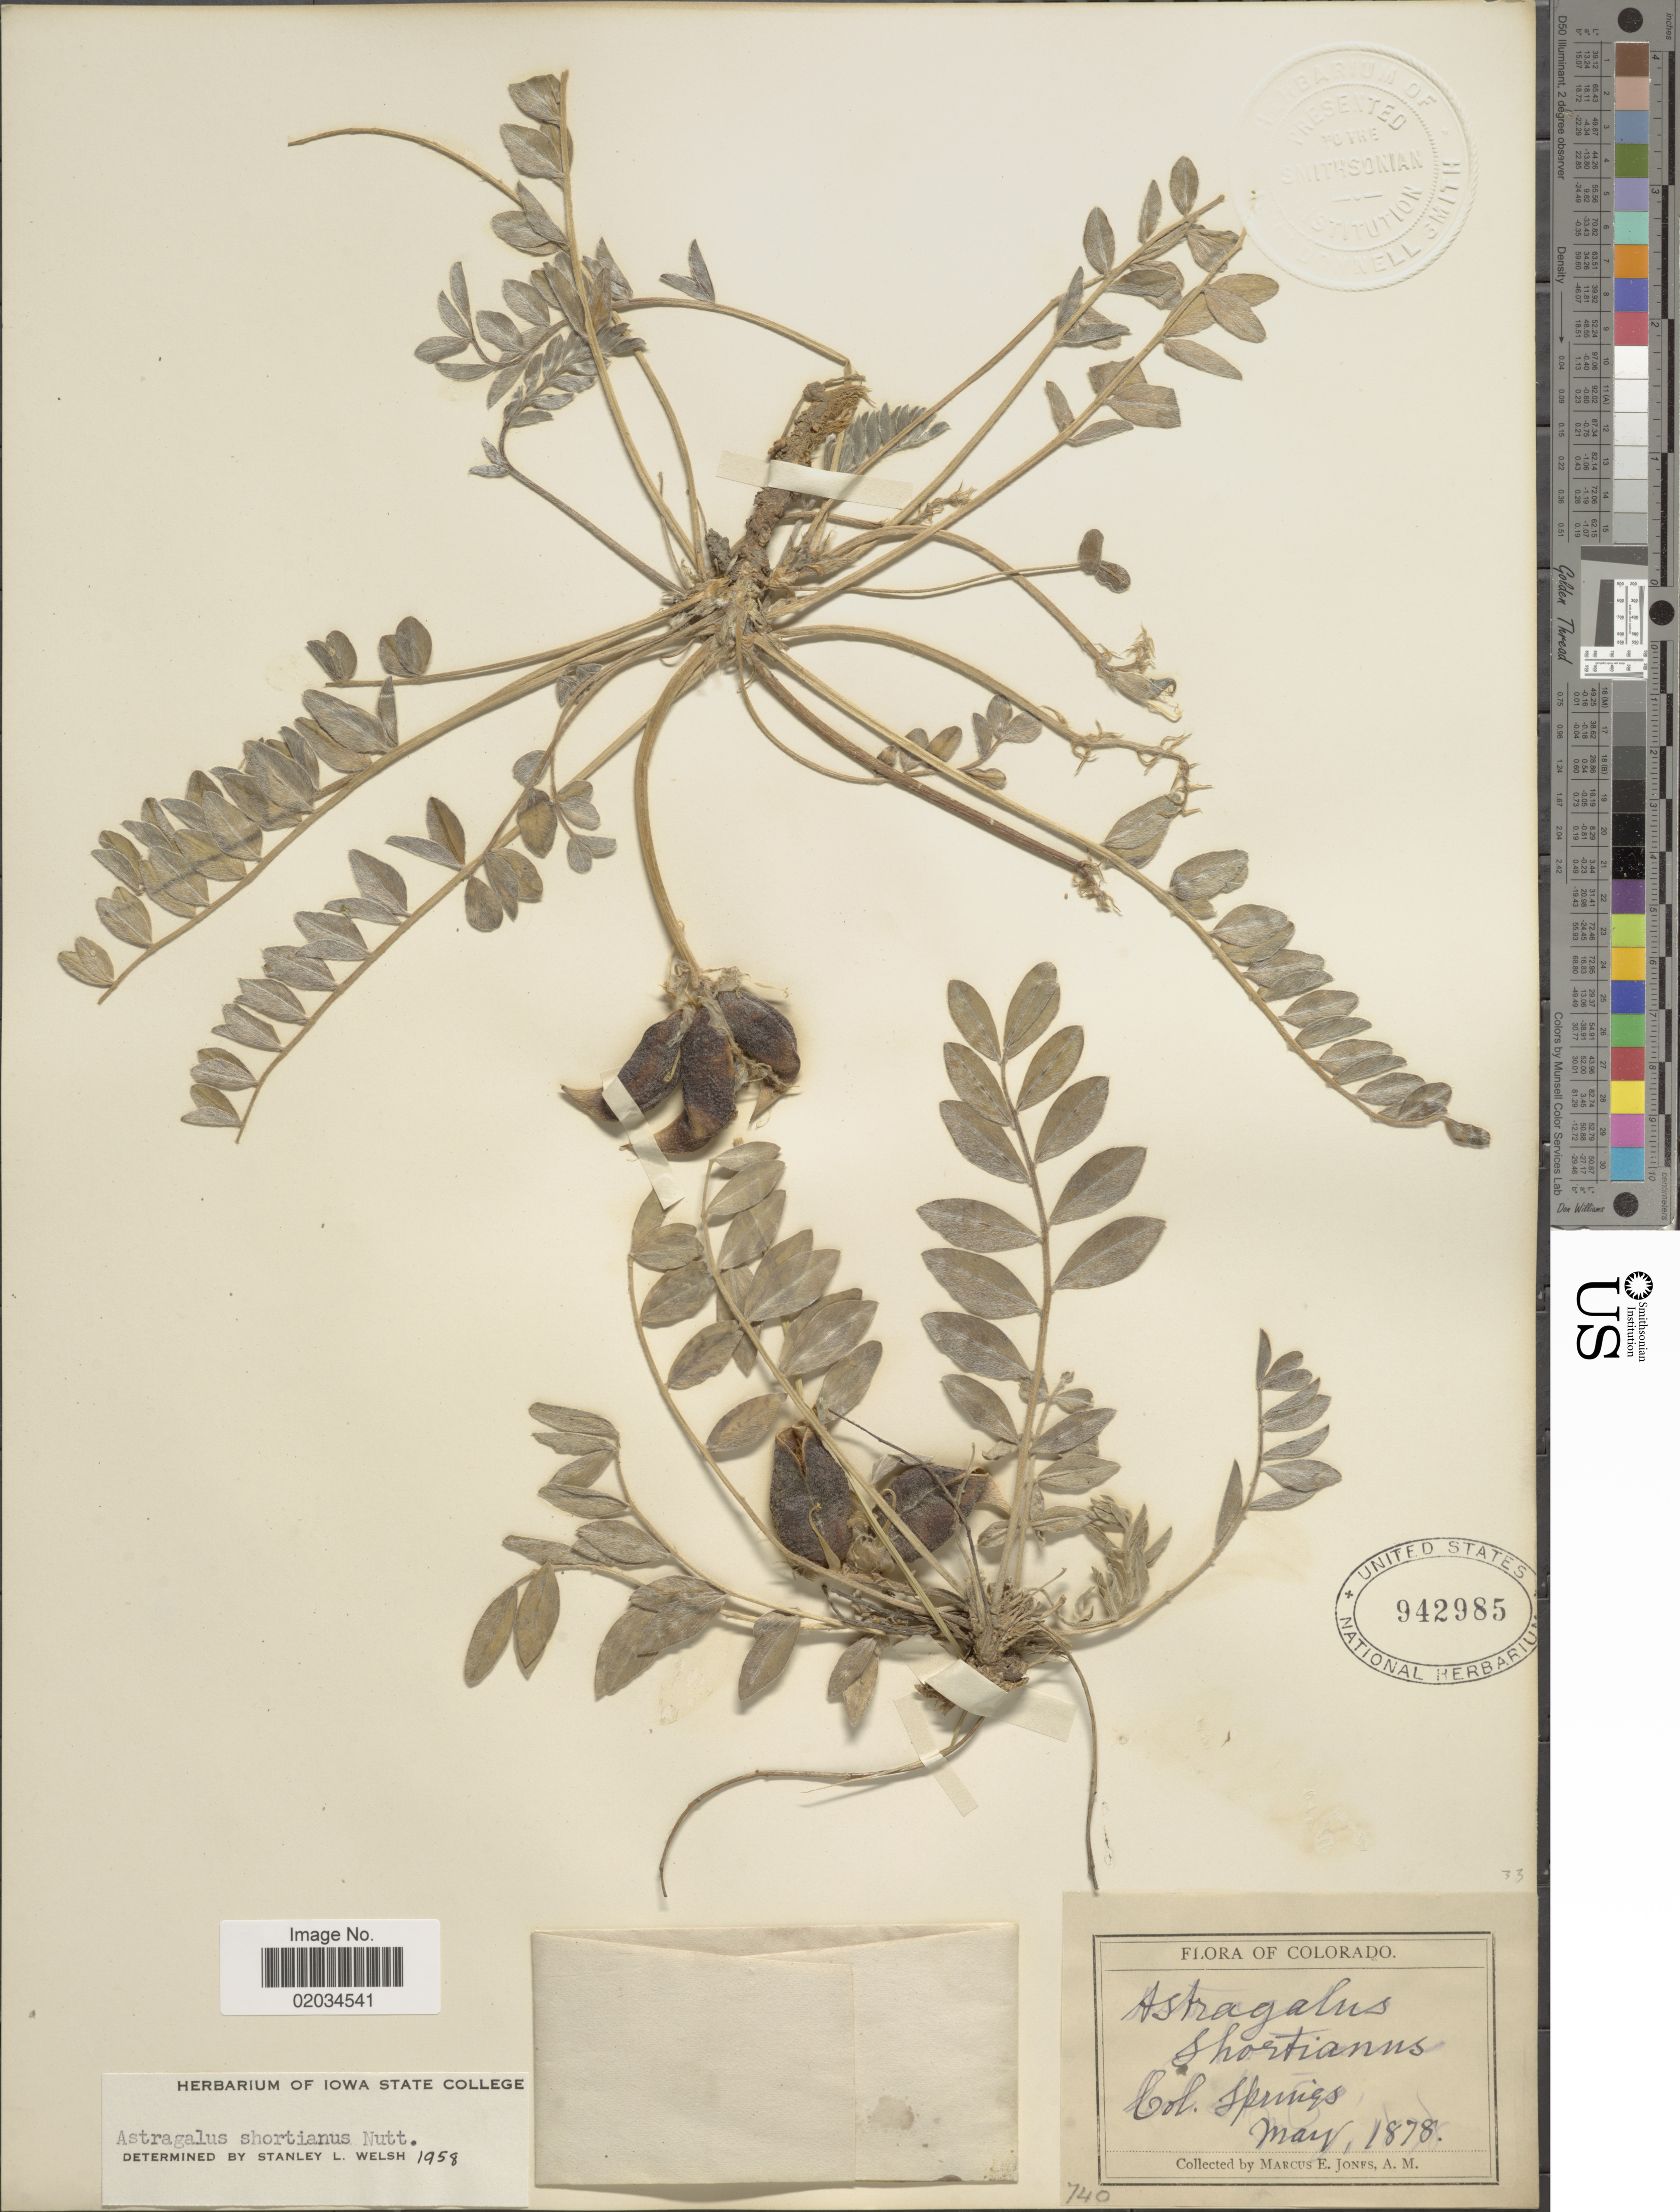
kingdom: Plantae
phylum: Tracheophyta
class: Magnoliopsida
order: Fabales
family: Fabaceae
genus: Astragalus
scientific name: Astragalus shortianus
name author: Nutt.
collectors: M. E. Jones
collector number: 740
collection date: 1878-05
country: United States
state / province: Colorado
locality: Col. Springs.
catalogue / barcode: US 942985